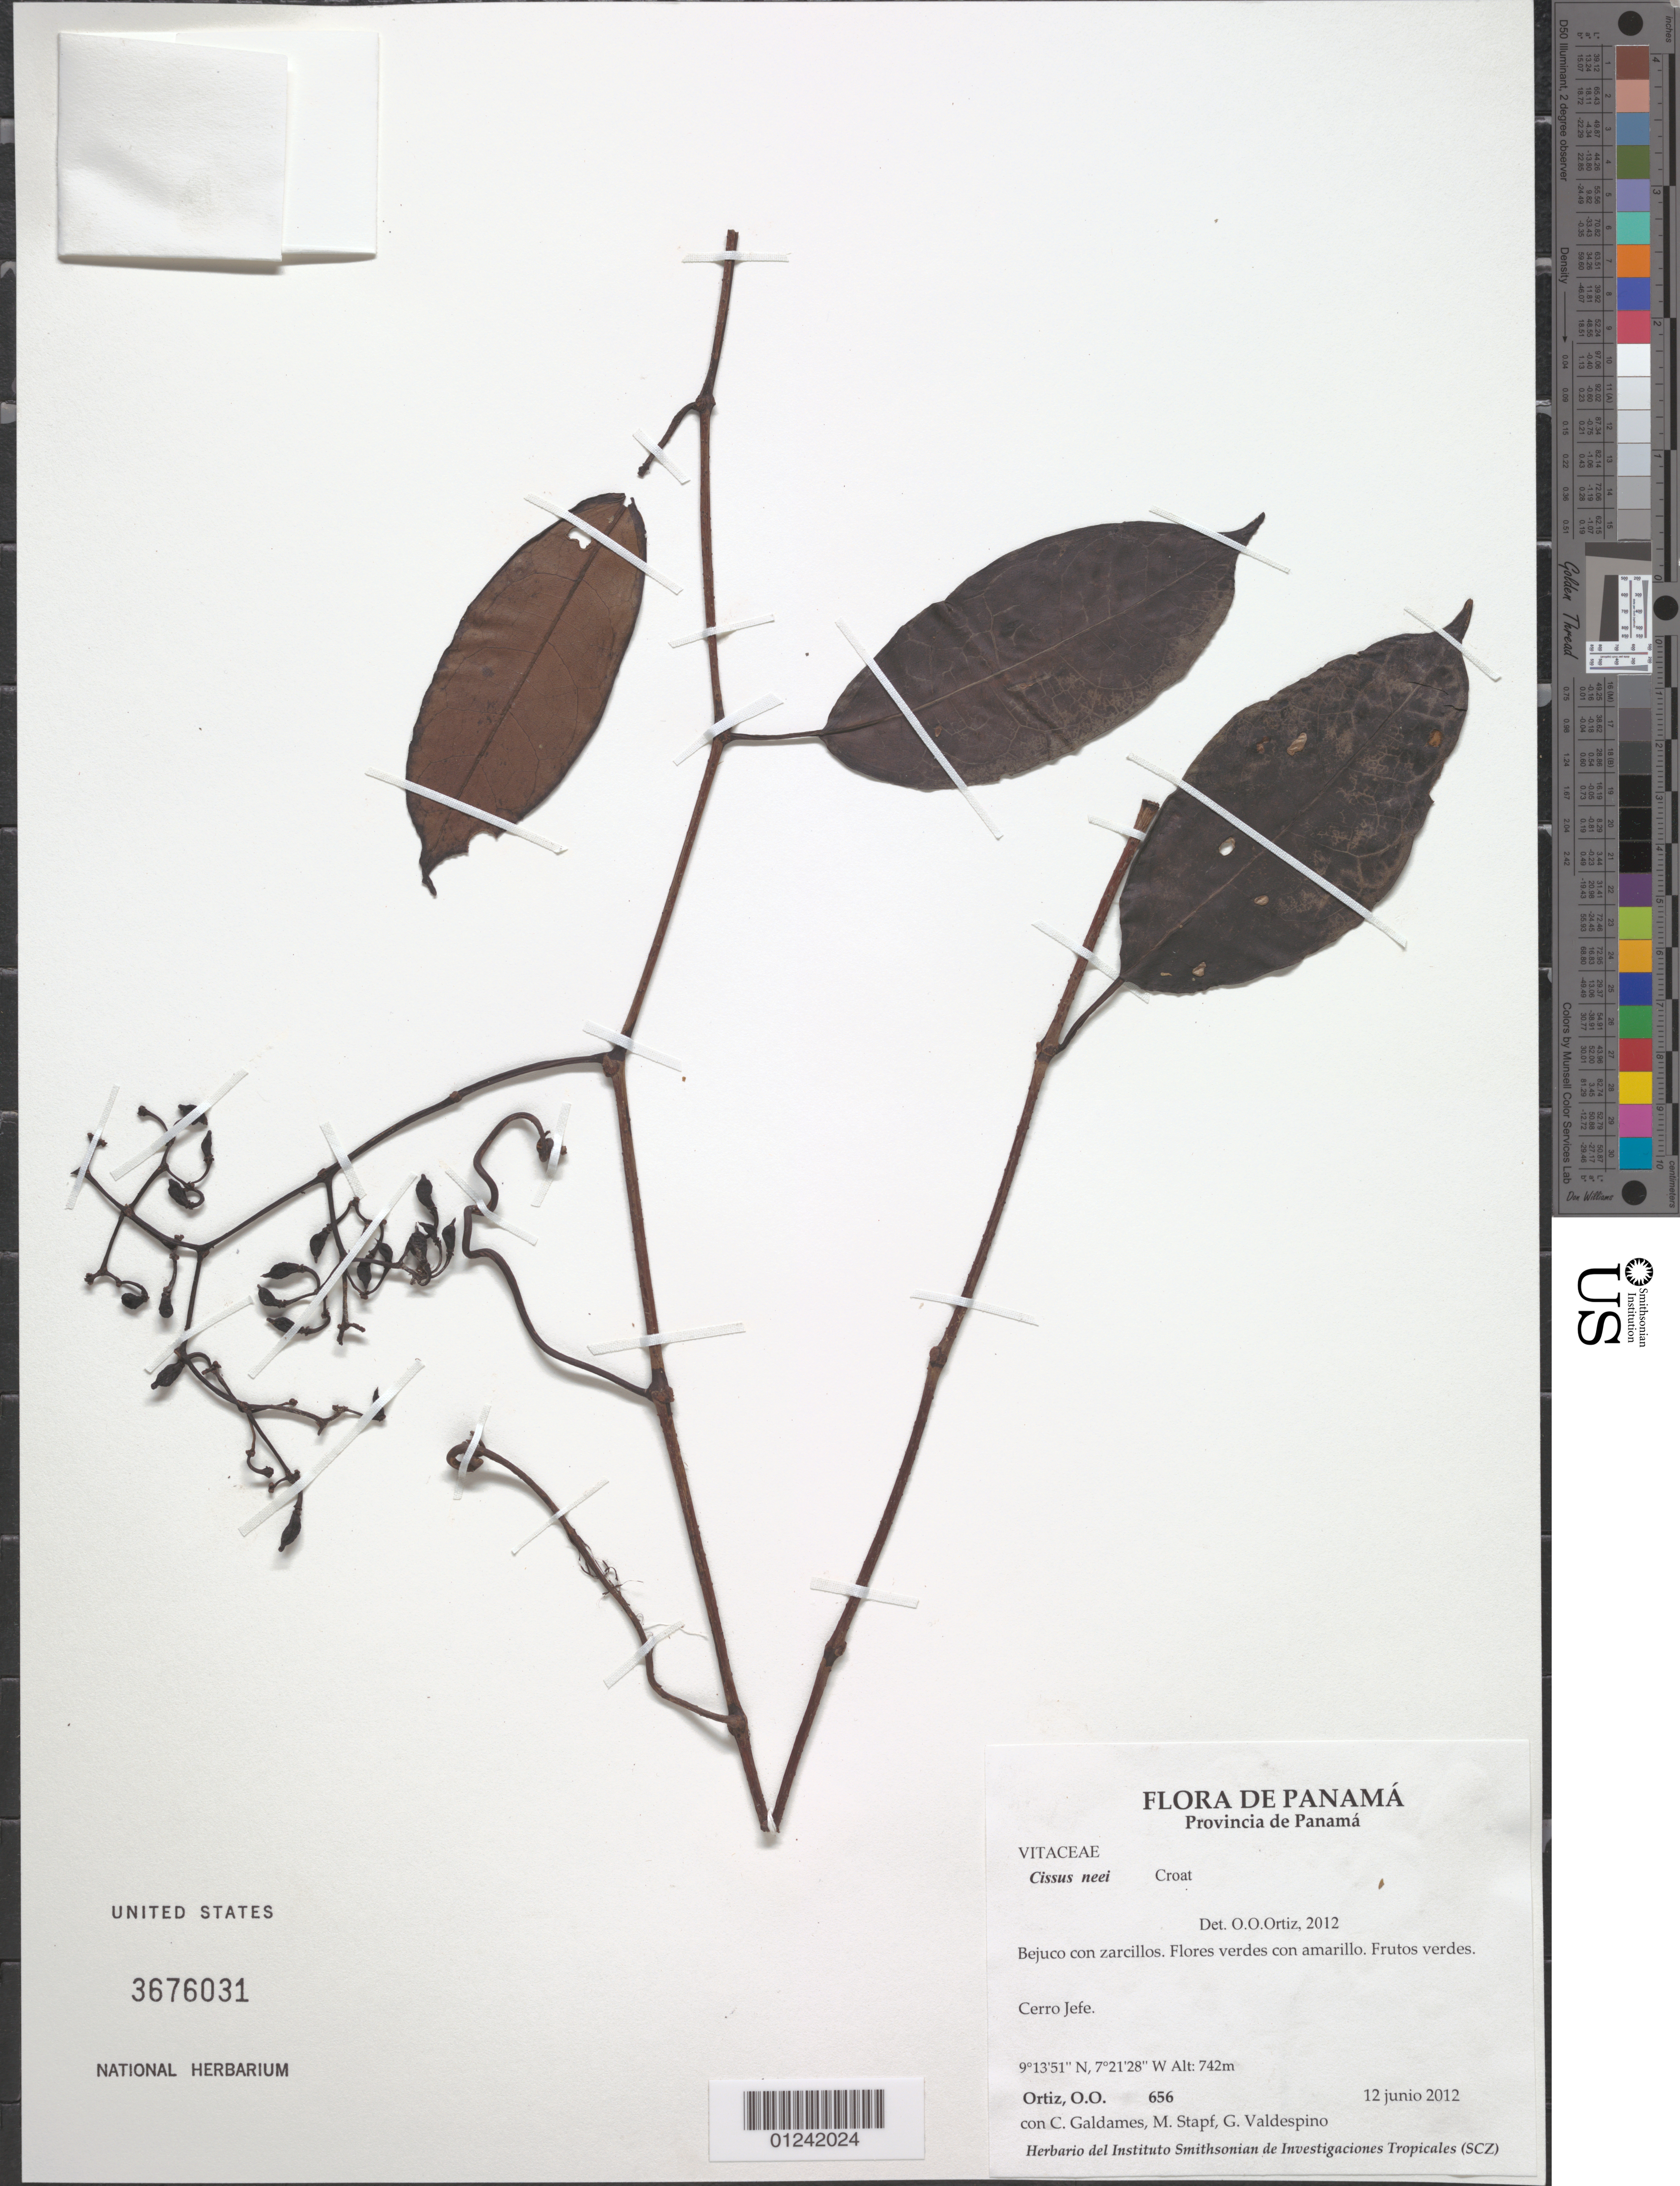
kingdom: Plantae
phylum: Tracheophyta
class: Magnoliopsida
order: Vitales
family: Vitaceae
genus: Cissus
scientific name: Cissus neei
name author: Croat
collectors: O. O. Ortiz, C. Galdames, M. Stapf & G. Valdespino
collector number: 656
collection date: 2012-06-12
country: Panama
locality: Cerro Jefe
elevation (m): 742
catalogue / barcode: US 3676031